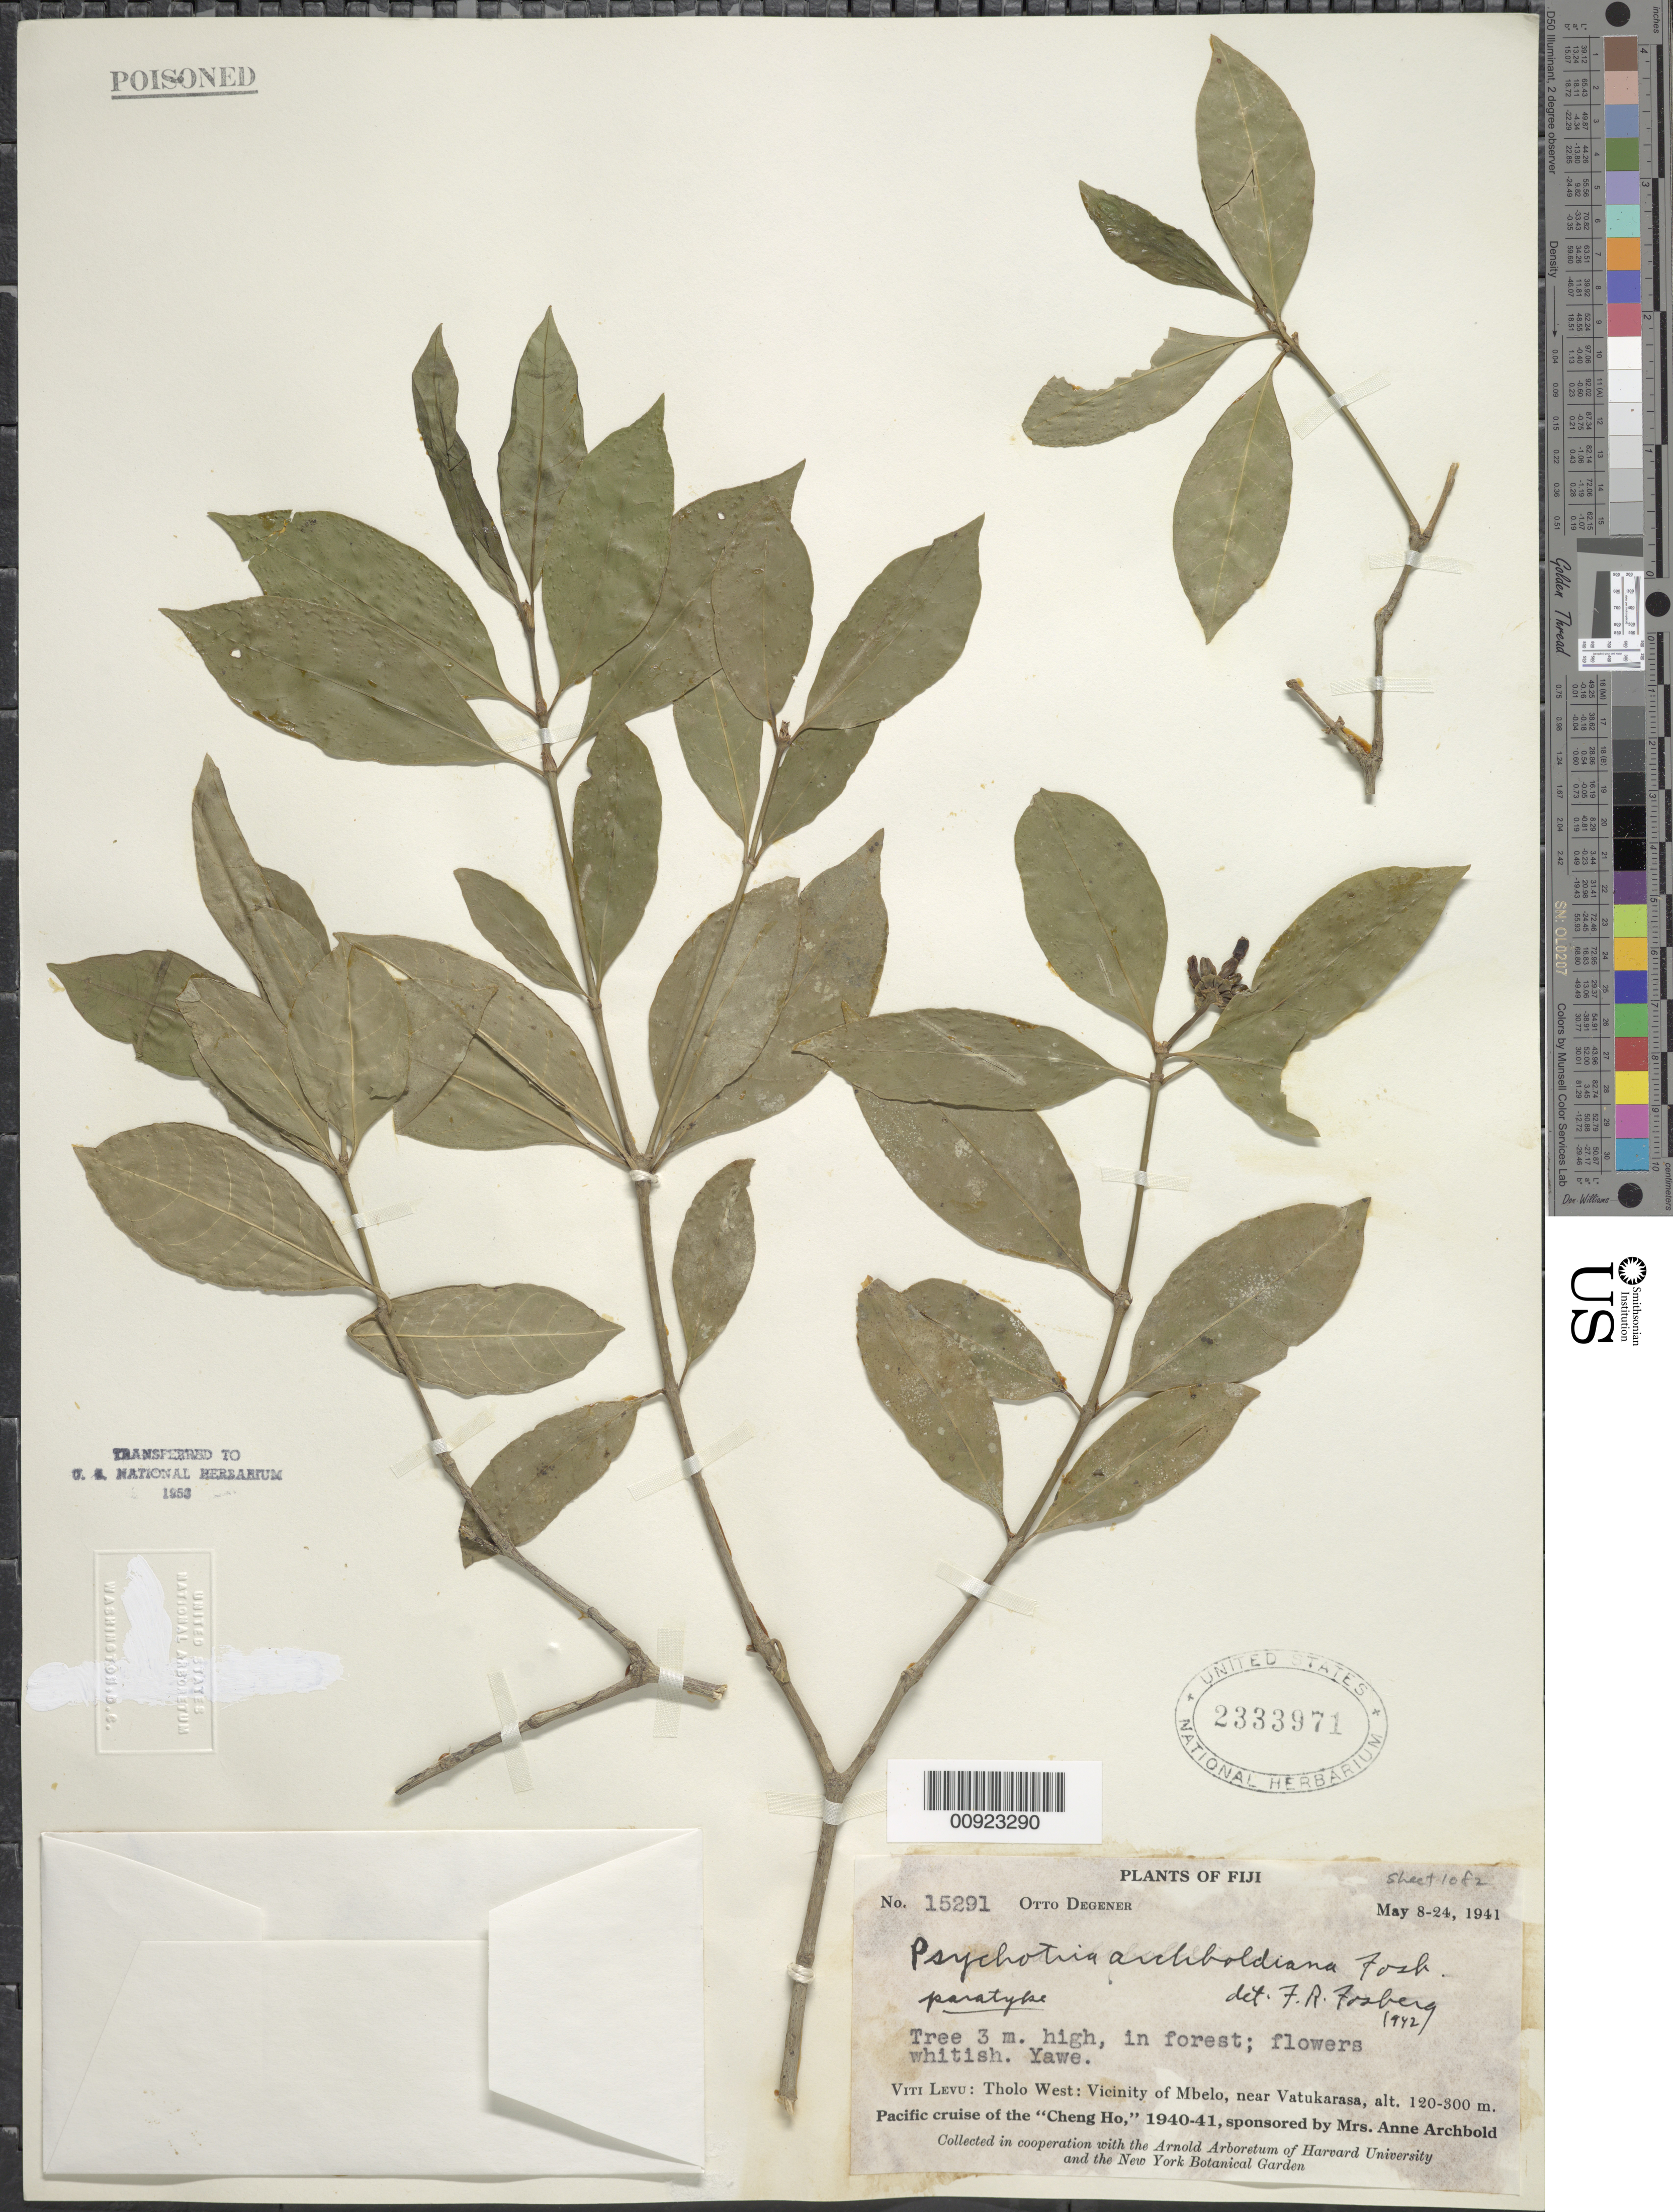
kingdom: Plantae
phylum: Tracheophyta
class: Magnoliopsida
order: Gentianales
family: Rubiaceae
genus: Psychotria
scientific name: Psychotria archboldiana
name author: Fosberg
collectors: O. Degener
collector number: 15291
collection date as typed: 08 May 1941 to 24 May 1941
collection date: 1941-05-08/1941-05-24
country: Fiji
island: Viti Levu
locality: Tholo West: Vicinity of Mbelo, near Vatukarasa.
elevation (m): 120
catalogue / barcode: US 2333971